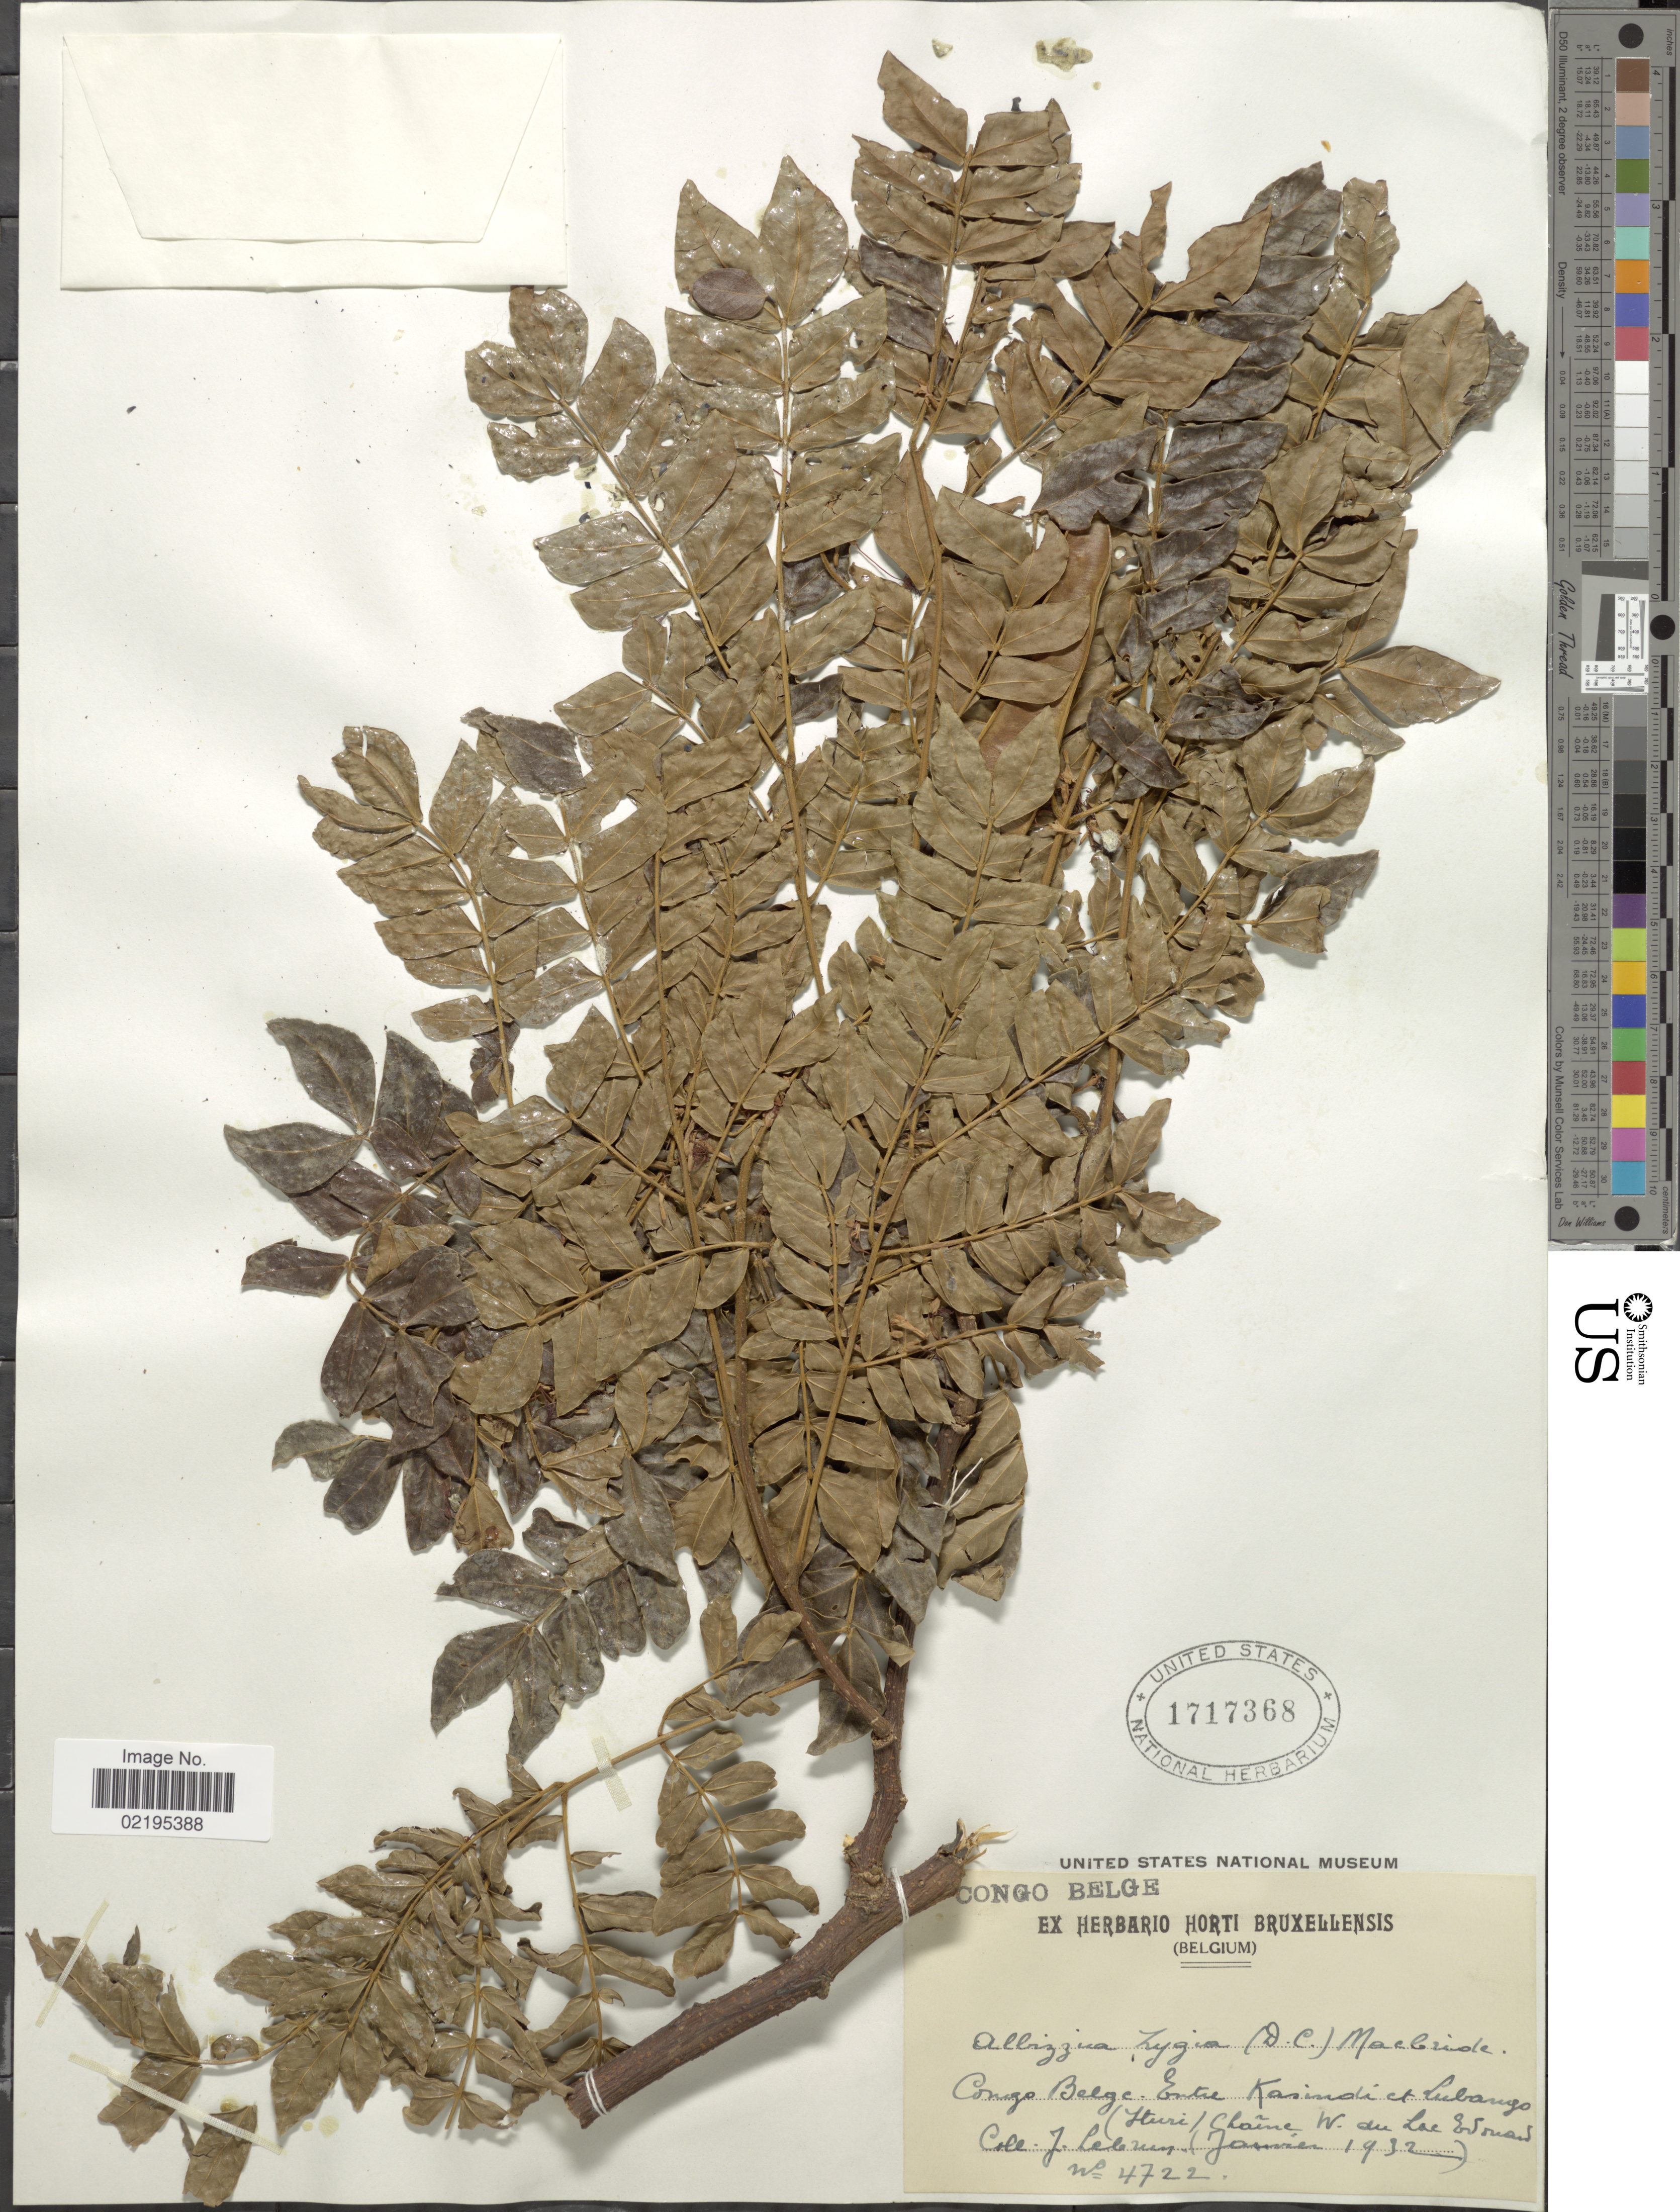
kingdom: Plantae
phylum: Tracheophyta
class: Magnoliopsida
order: Fabales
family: Fabaceae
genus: Albizia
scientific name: Albizia zygia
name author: (DC.) J.F. Macbr.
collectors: J. A. Lebrun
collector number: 4722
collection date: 1932-01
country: Congo, Democratic Republic of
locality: Congo Belge, Entre Kasindi et Lubango (Ituri) Chaine W. du Lac Édouard.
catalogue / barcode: US 1717368